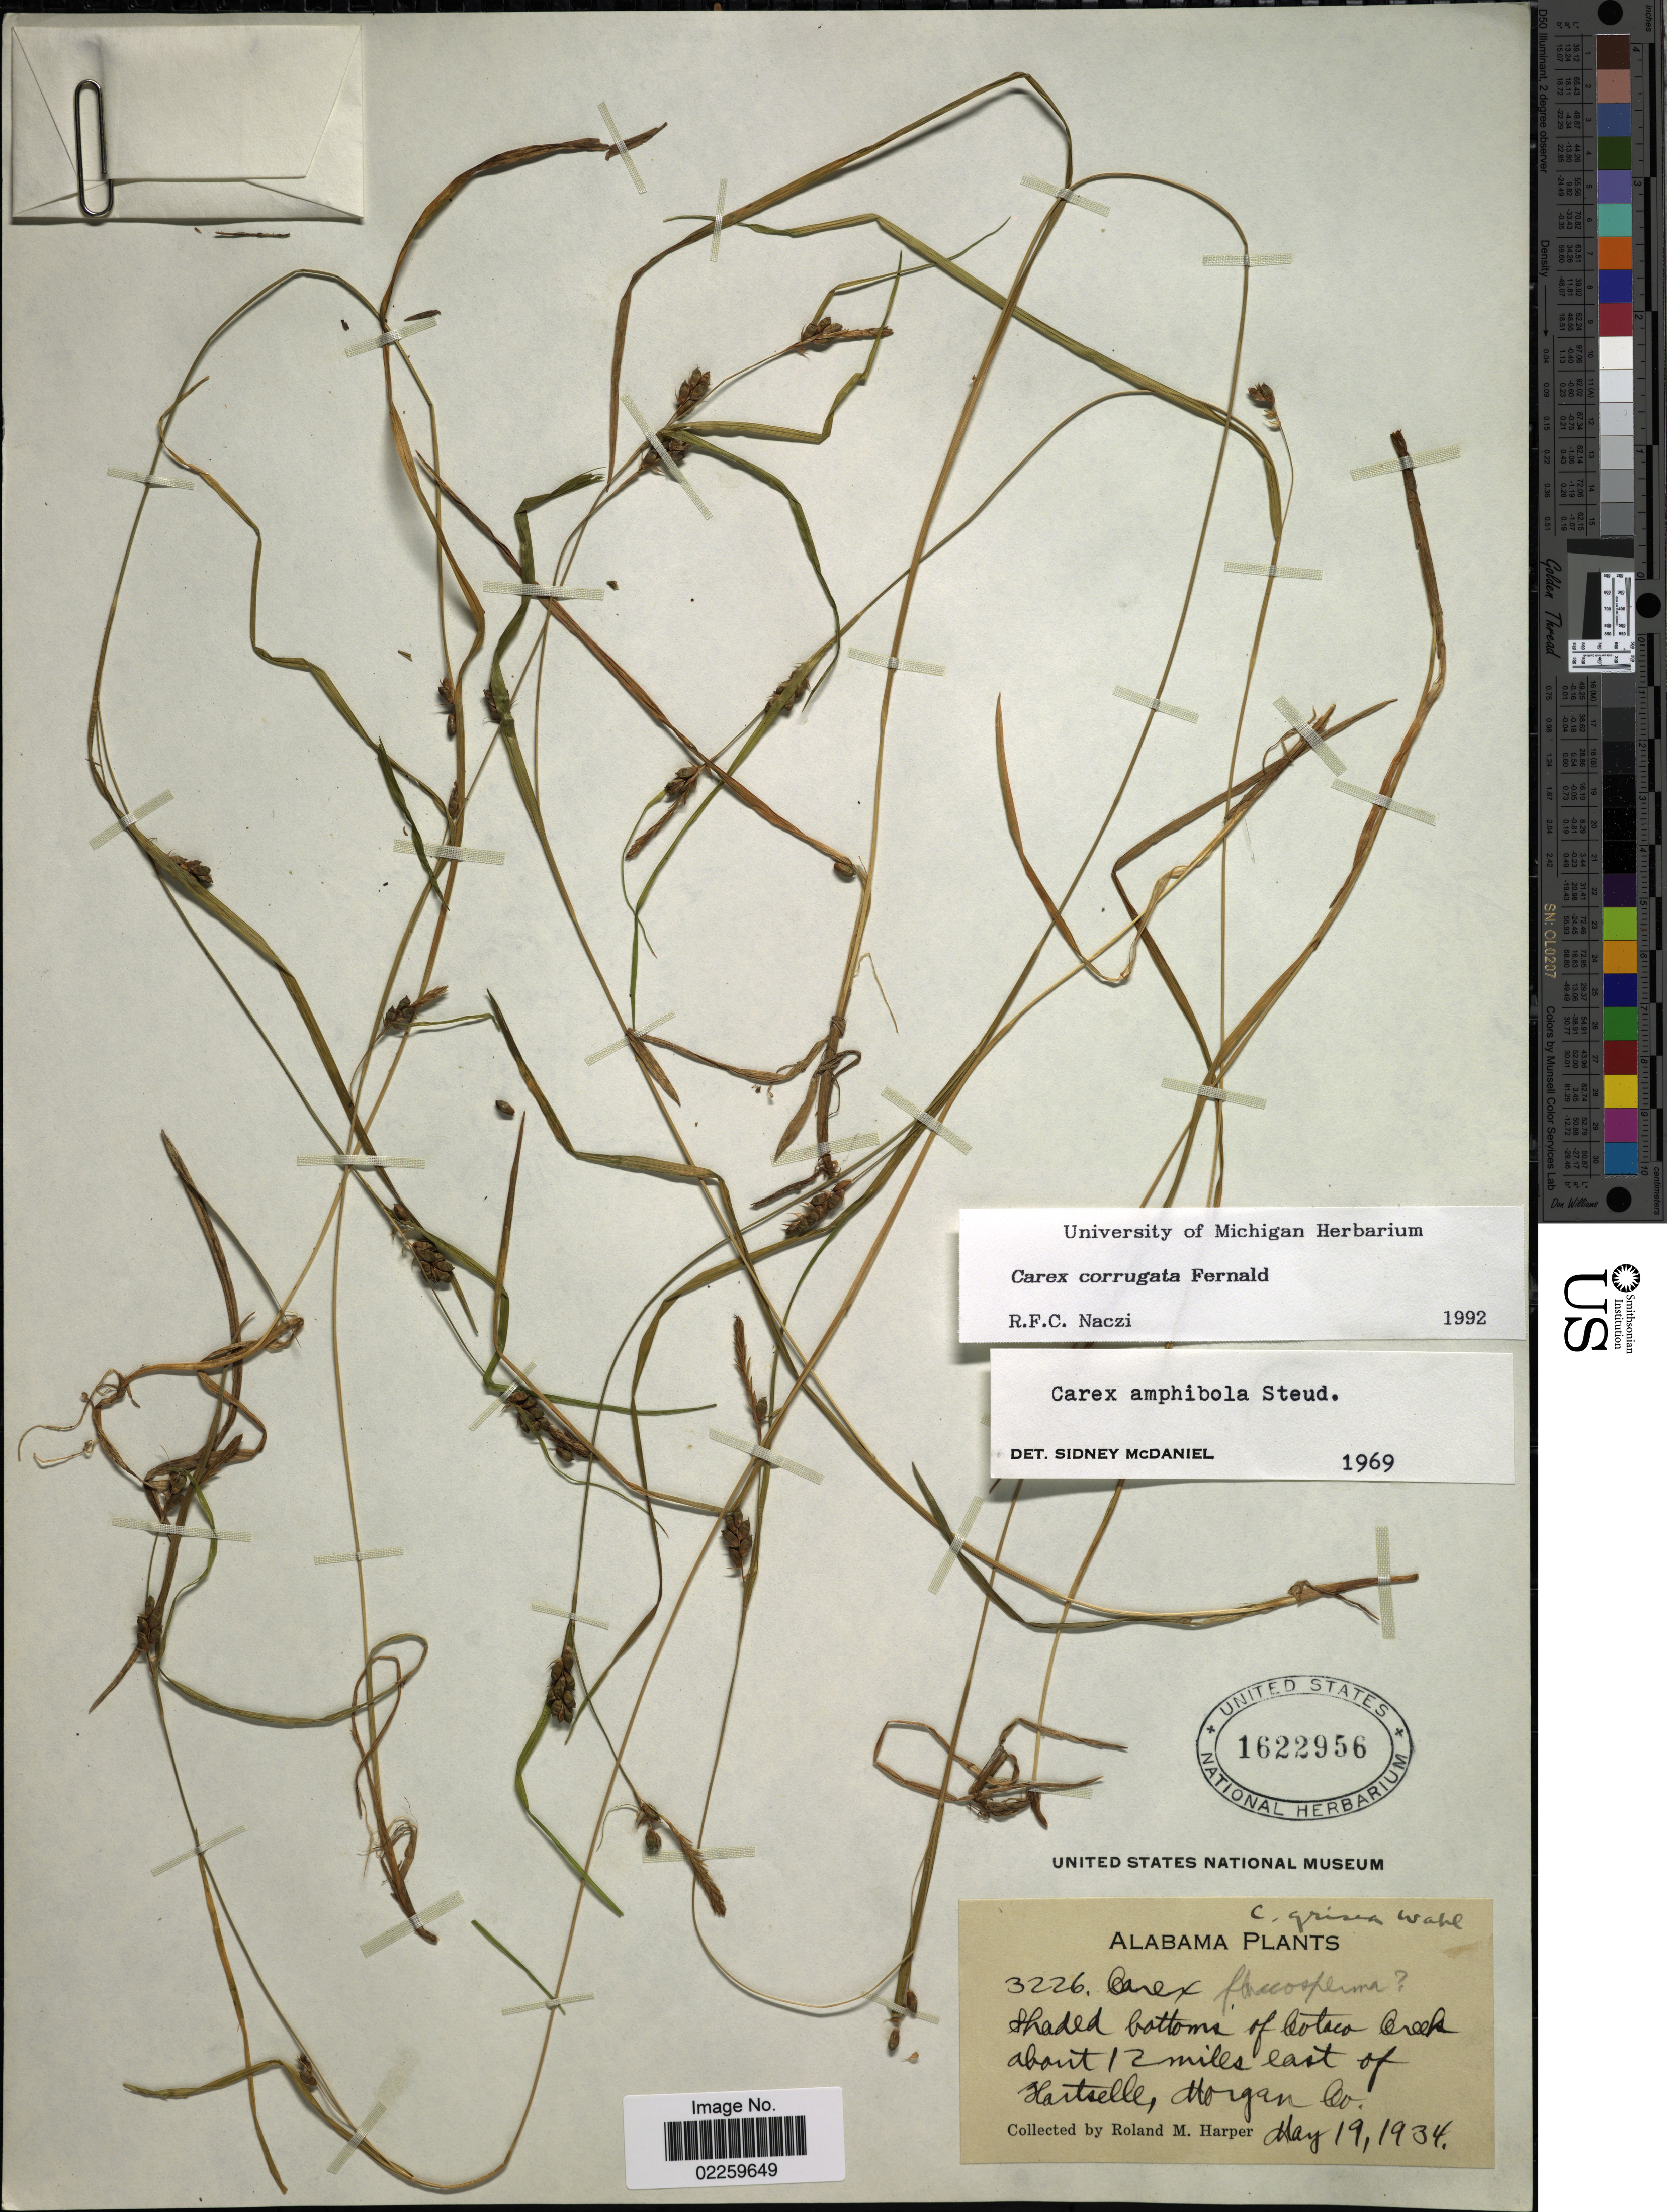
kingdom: Plantae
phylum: Tracheophyta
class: Liliopsida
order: Poales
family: Cyperaceae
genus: Carex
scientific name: Carex corrugata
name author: Fernald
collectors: R. M. Harper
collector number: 3226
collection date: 1934-05-19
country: United States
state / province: Alabama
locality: Shaded bottom of Cotaco creek about 12 miles east of Hartselle, Morgan Co.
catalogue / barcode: US 1622956